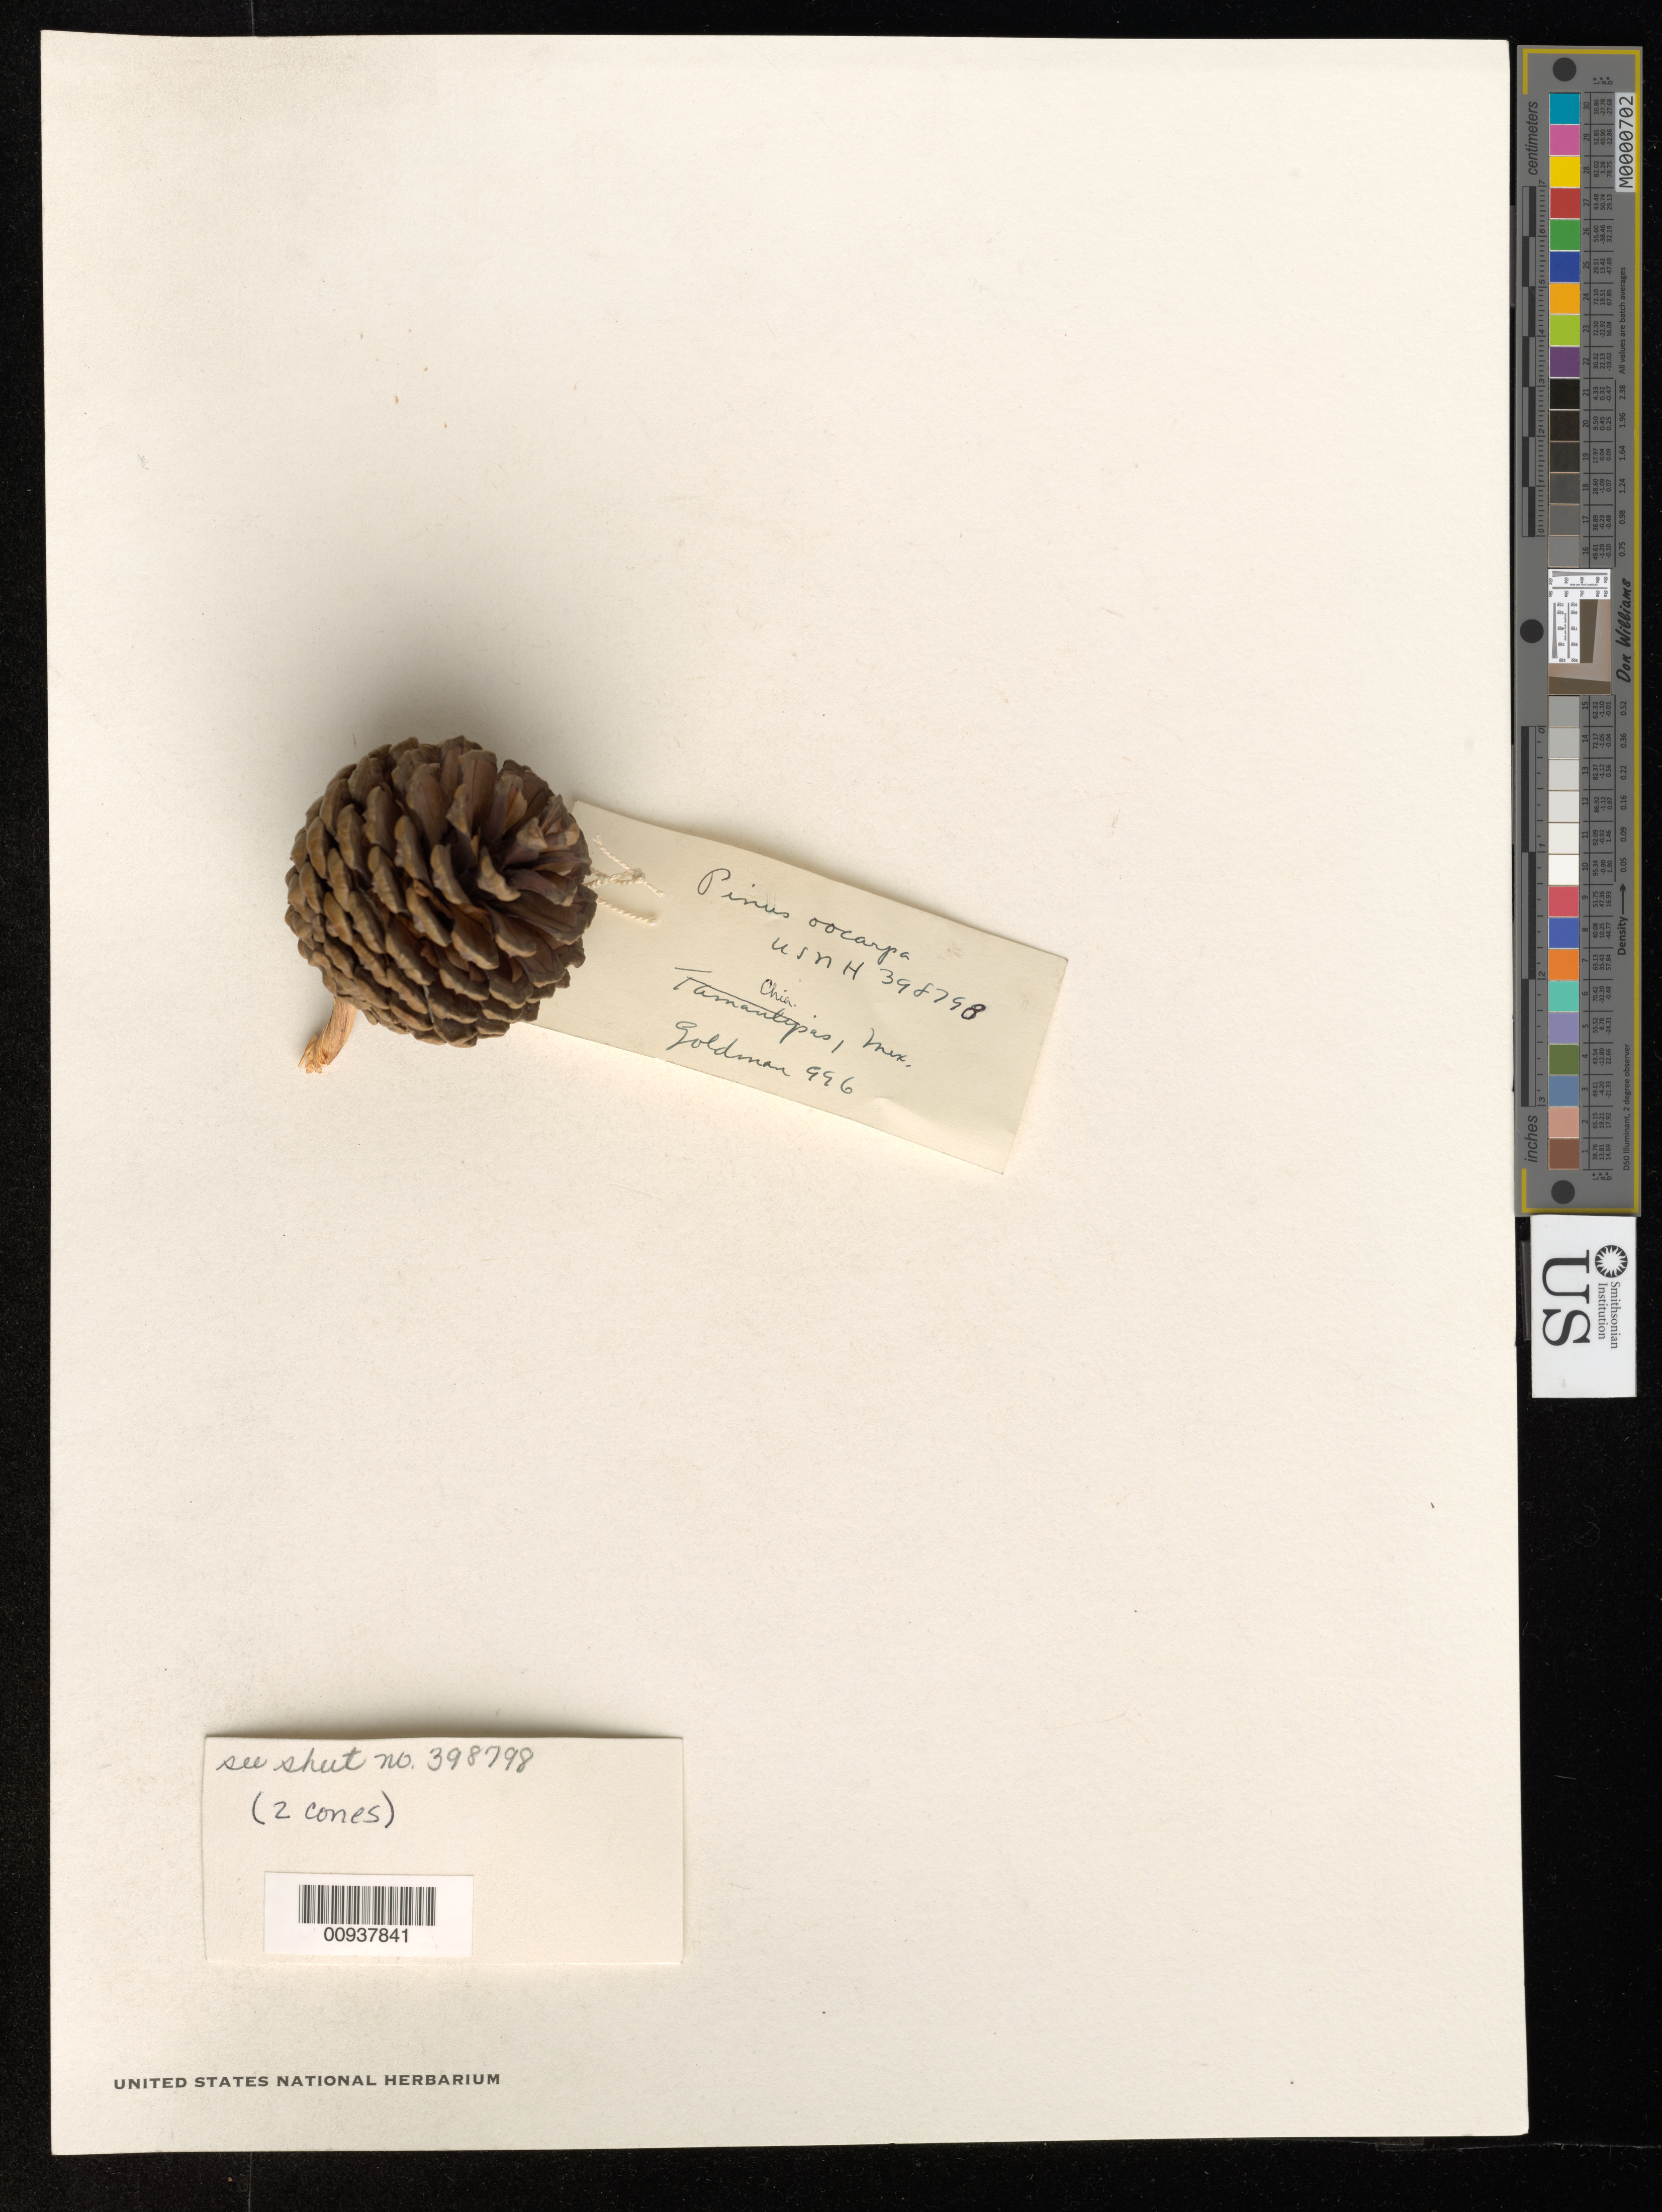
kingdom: Plantae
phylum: Tracheophyta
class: Pinopsida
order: Pinales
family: Pinaceae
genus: Pinus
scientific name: Pinus oocarpa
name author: Schiede ex Schltdl.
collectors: E. A. Goldman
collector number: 996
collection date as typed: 17 May 1904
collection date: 1904-05-17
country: Mexico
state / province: Chiapas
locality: Ixtapla [sic correct spelling Ixtapa].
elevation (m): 1372